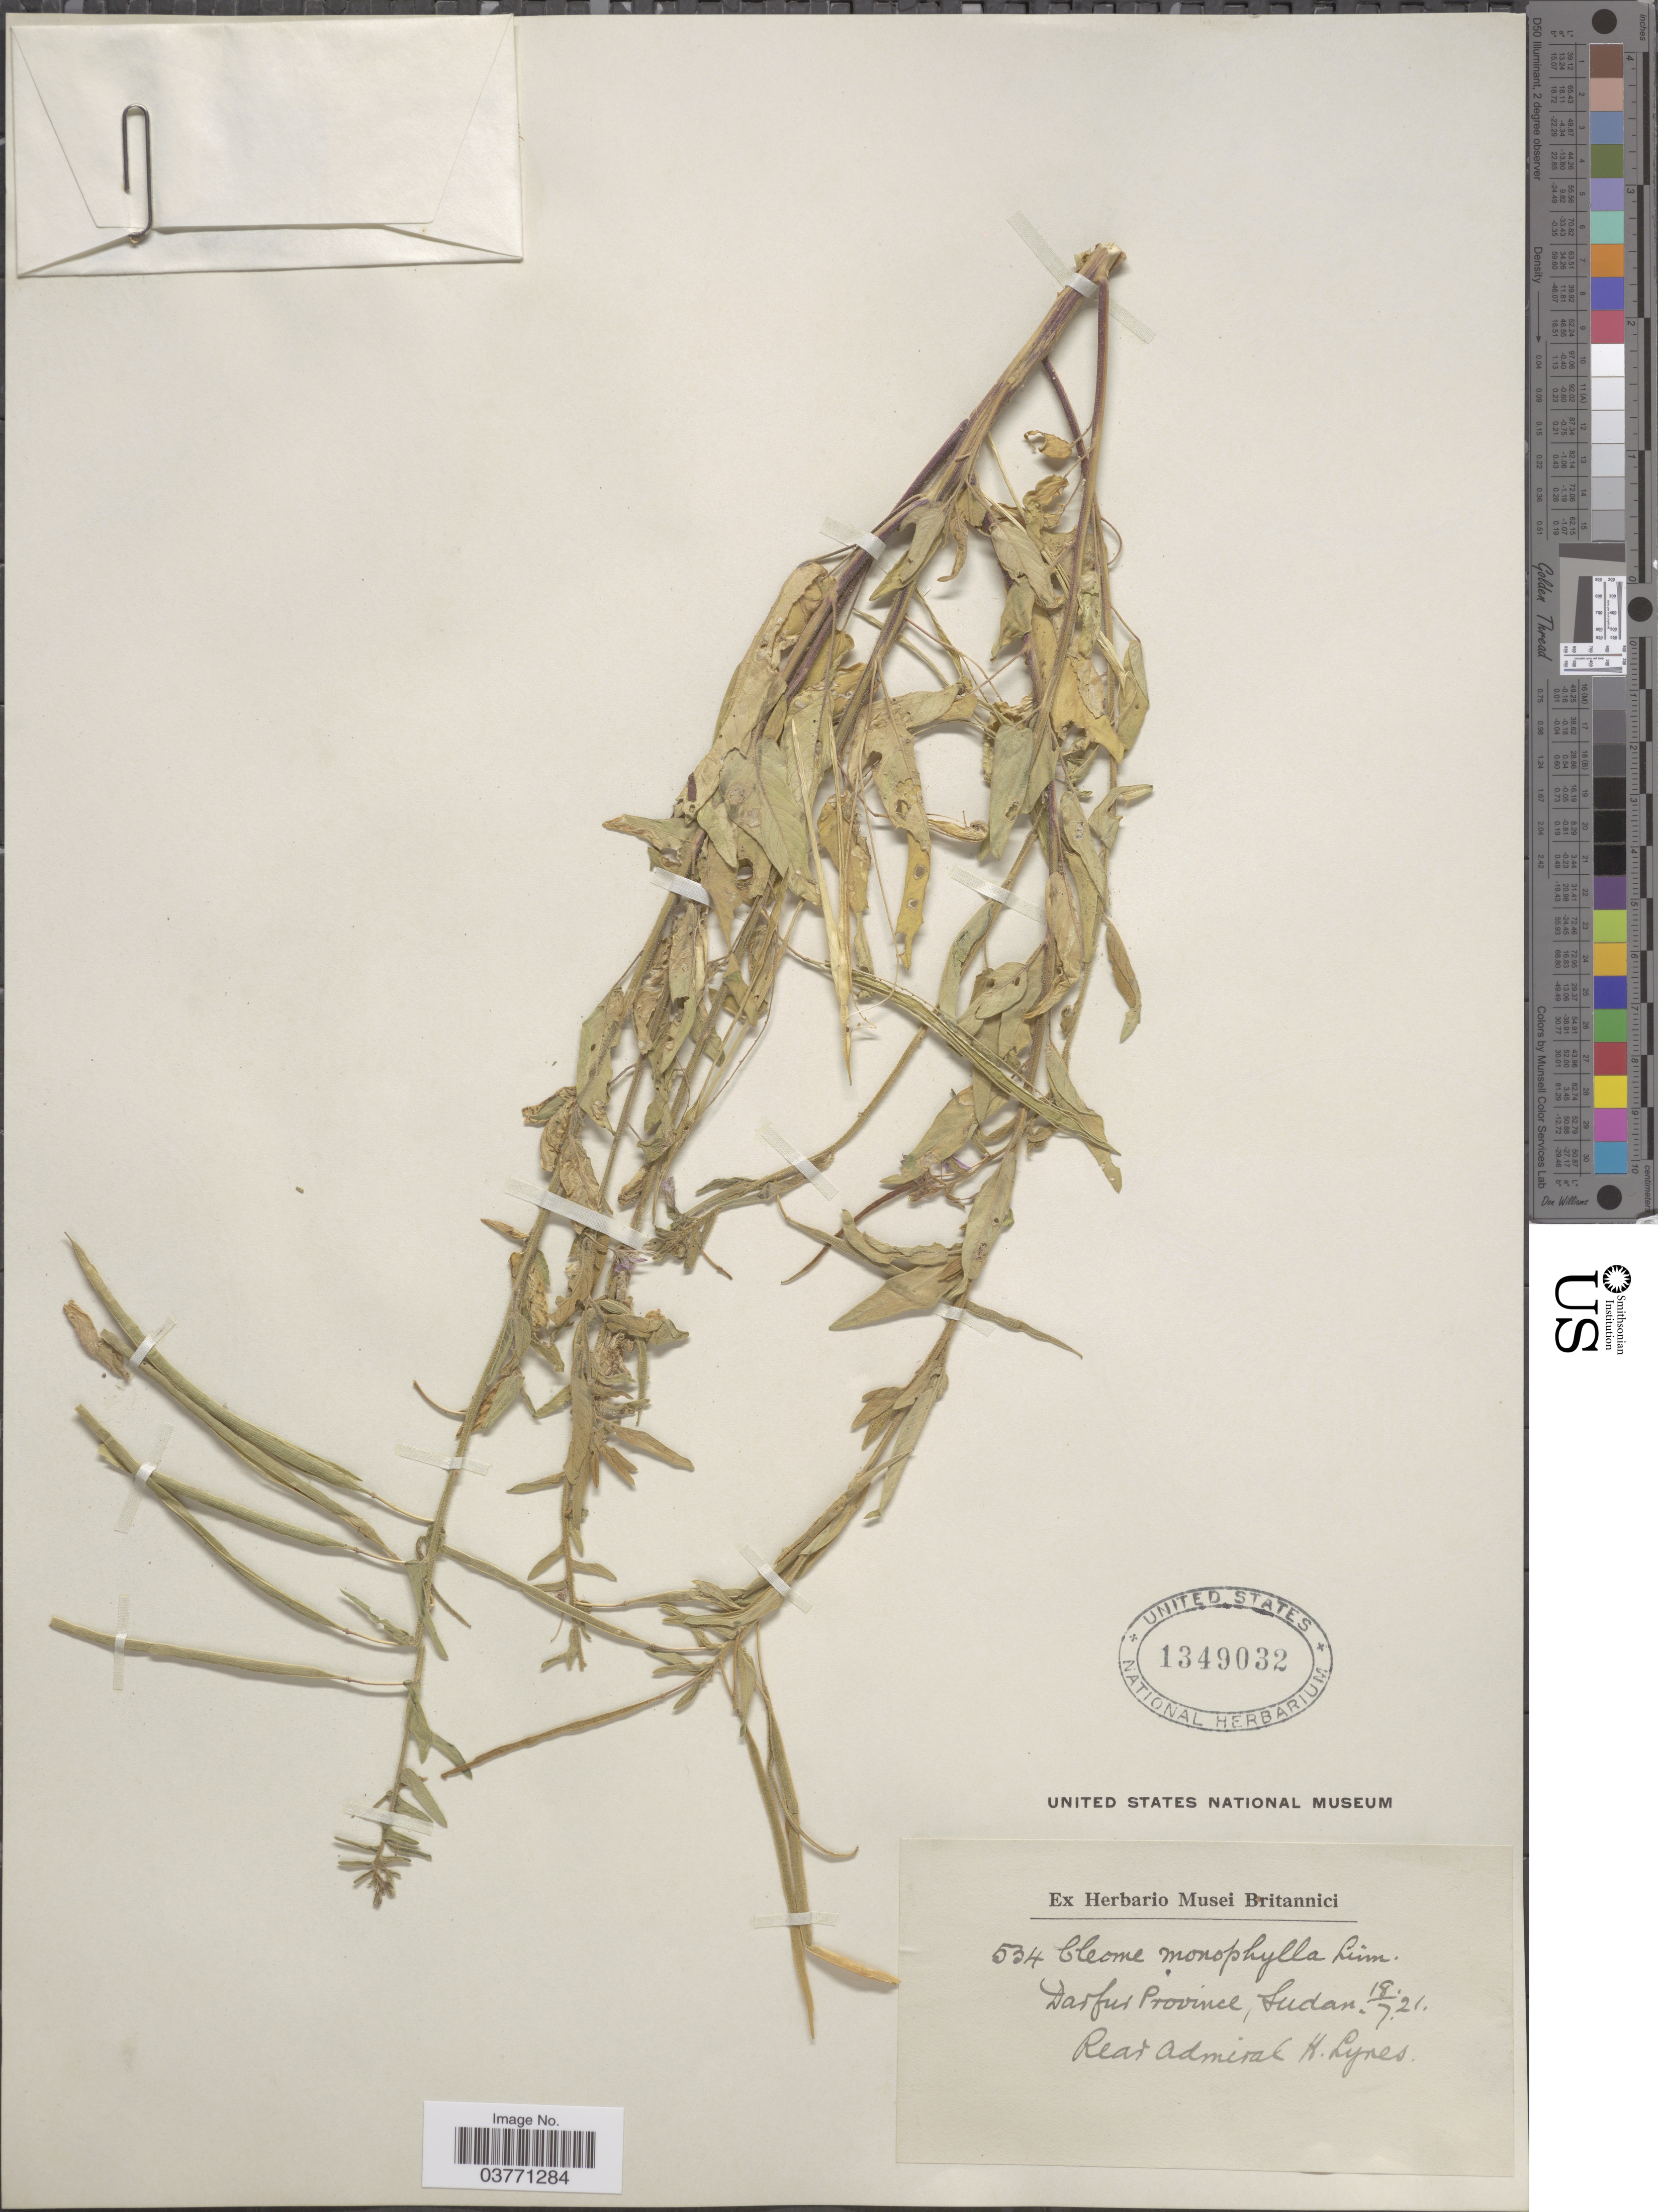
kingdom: Plantae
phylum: Tracheophyta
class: Magnoliopsida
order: Brassicales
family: Cleomaceae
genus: Sieruela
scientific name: Sieruela monophylla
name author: (L.) Roalson & J.C. Hall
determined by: Strong, M. T., (US), Smithsonian Institution - National Museum of Natural History (UNITED STATES)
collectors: H. Lynes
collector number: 534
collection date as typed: Transcribed d/m/y: 18/7/21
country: Sudan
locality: Darfur Province.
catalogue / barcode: US 1349032